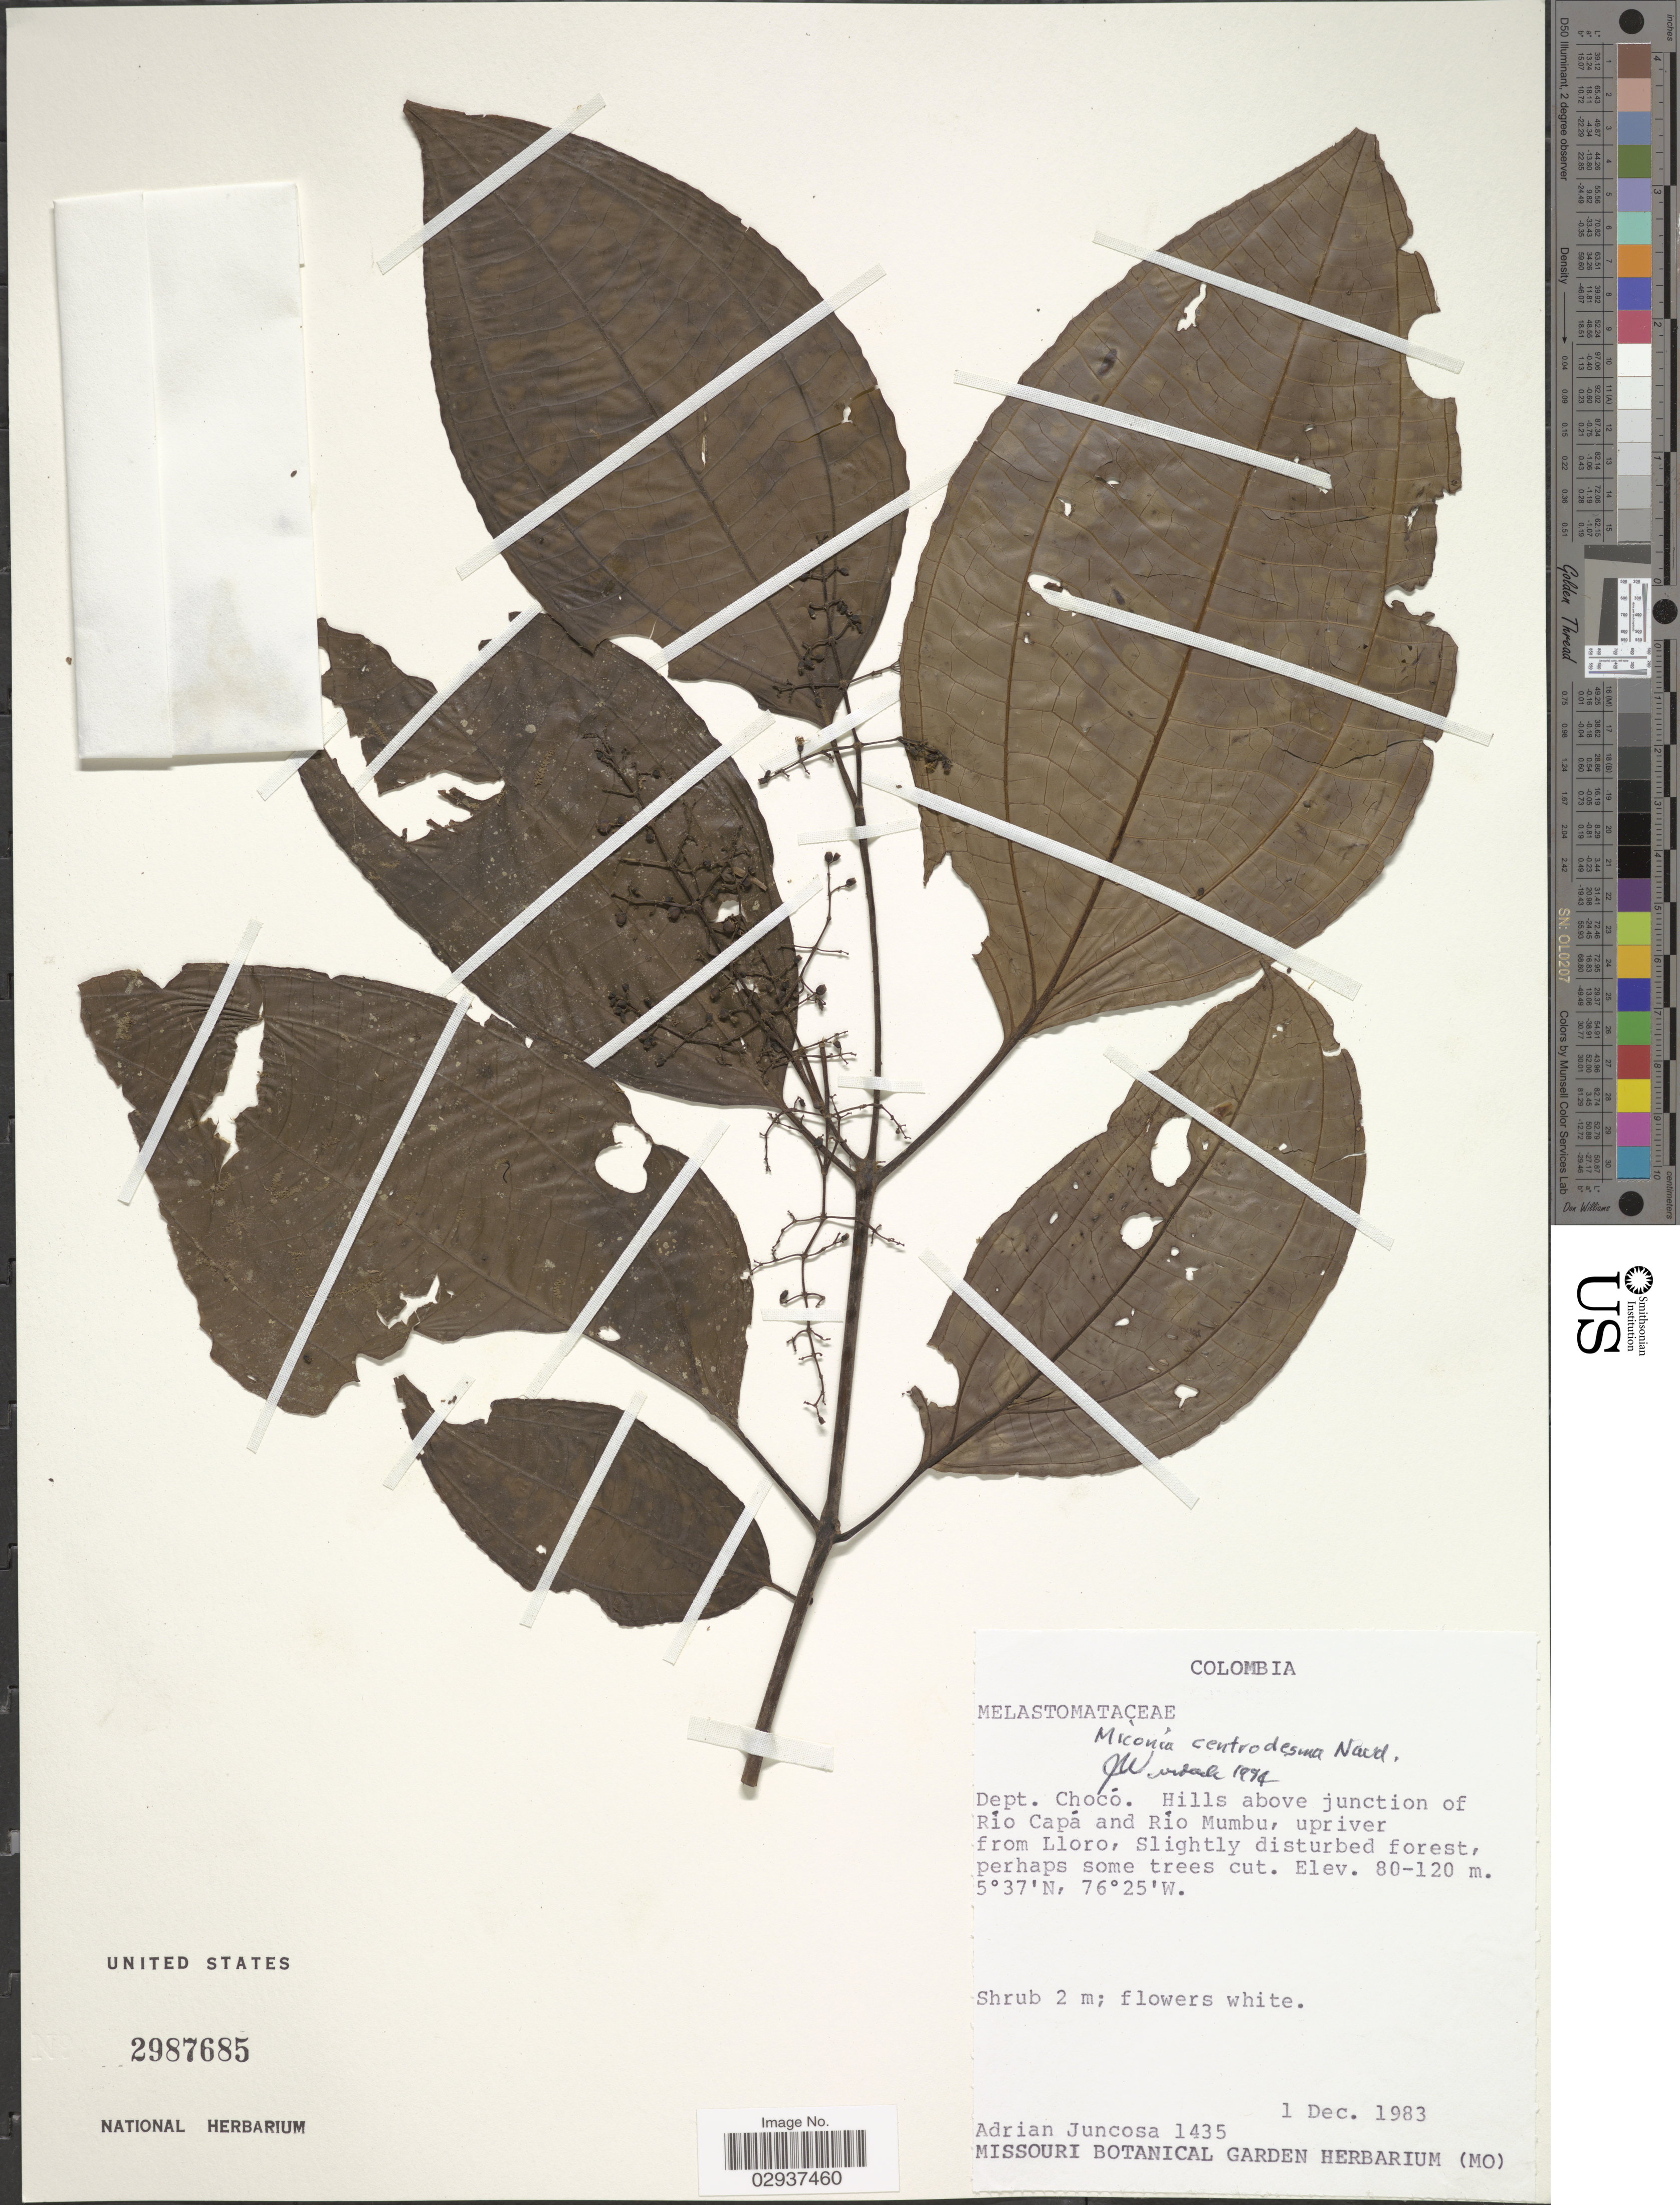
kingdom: Plantae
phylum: Tracheophyta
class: Magnoliopsida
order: Myrtales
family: Melastomataceae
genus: Miconia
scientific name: Miconia centrodesma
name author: Naudin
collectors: A. Juncosa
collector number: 1435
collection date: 1983-12-01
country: Colombia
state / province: Chocó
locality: Dept. Chocó. Hills above junction of Río Capa and Río Mumbu, upriver from Lloro.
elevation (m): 80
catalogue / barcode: US 2987685